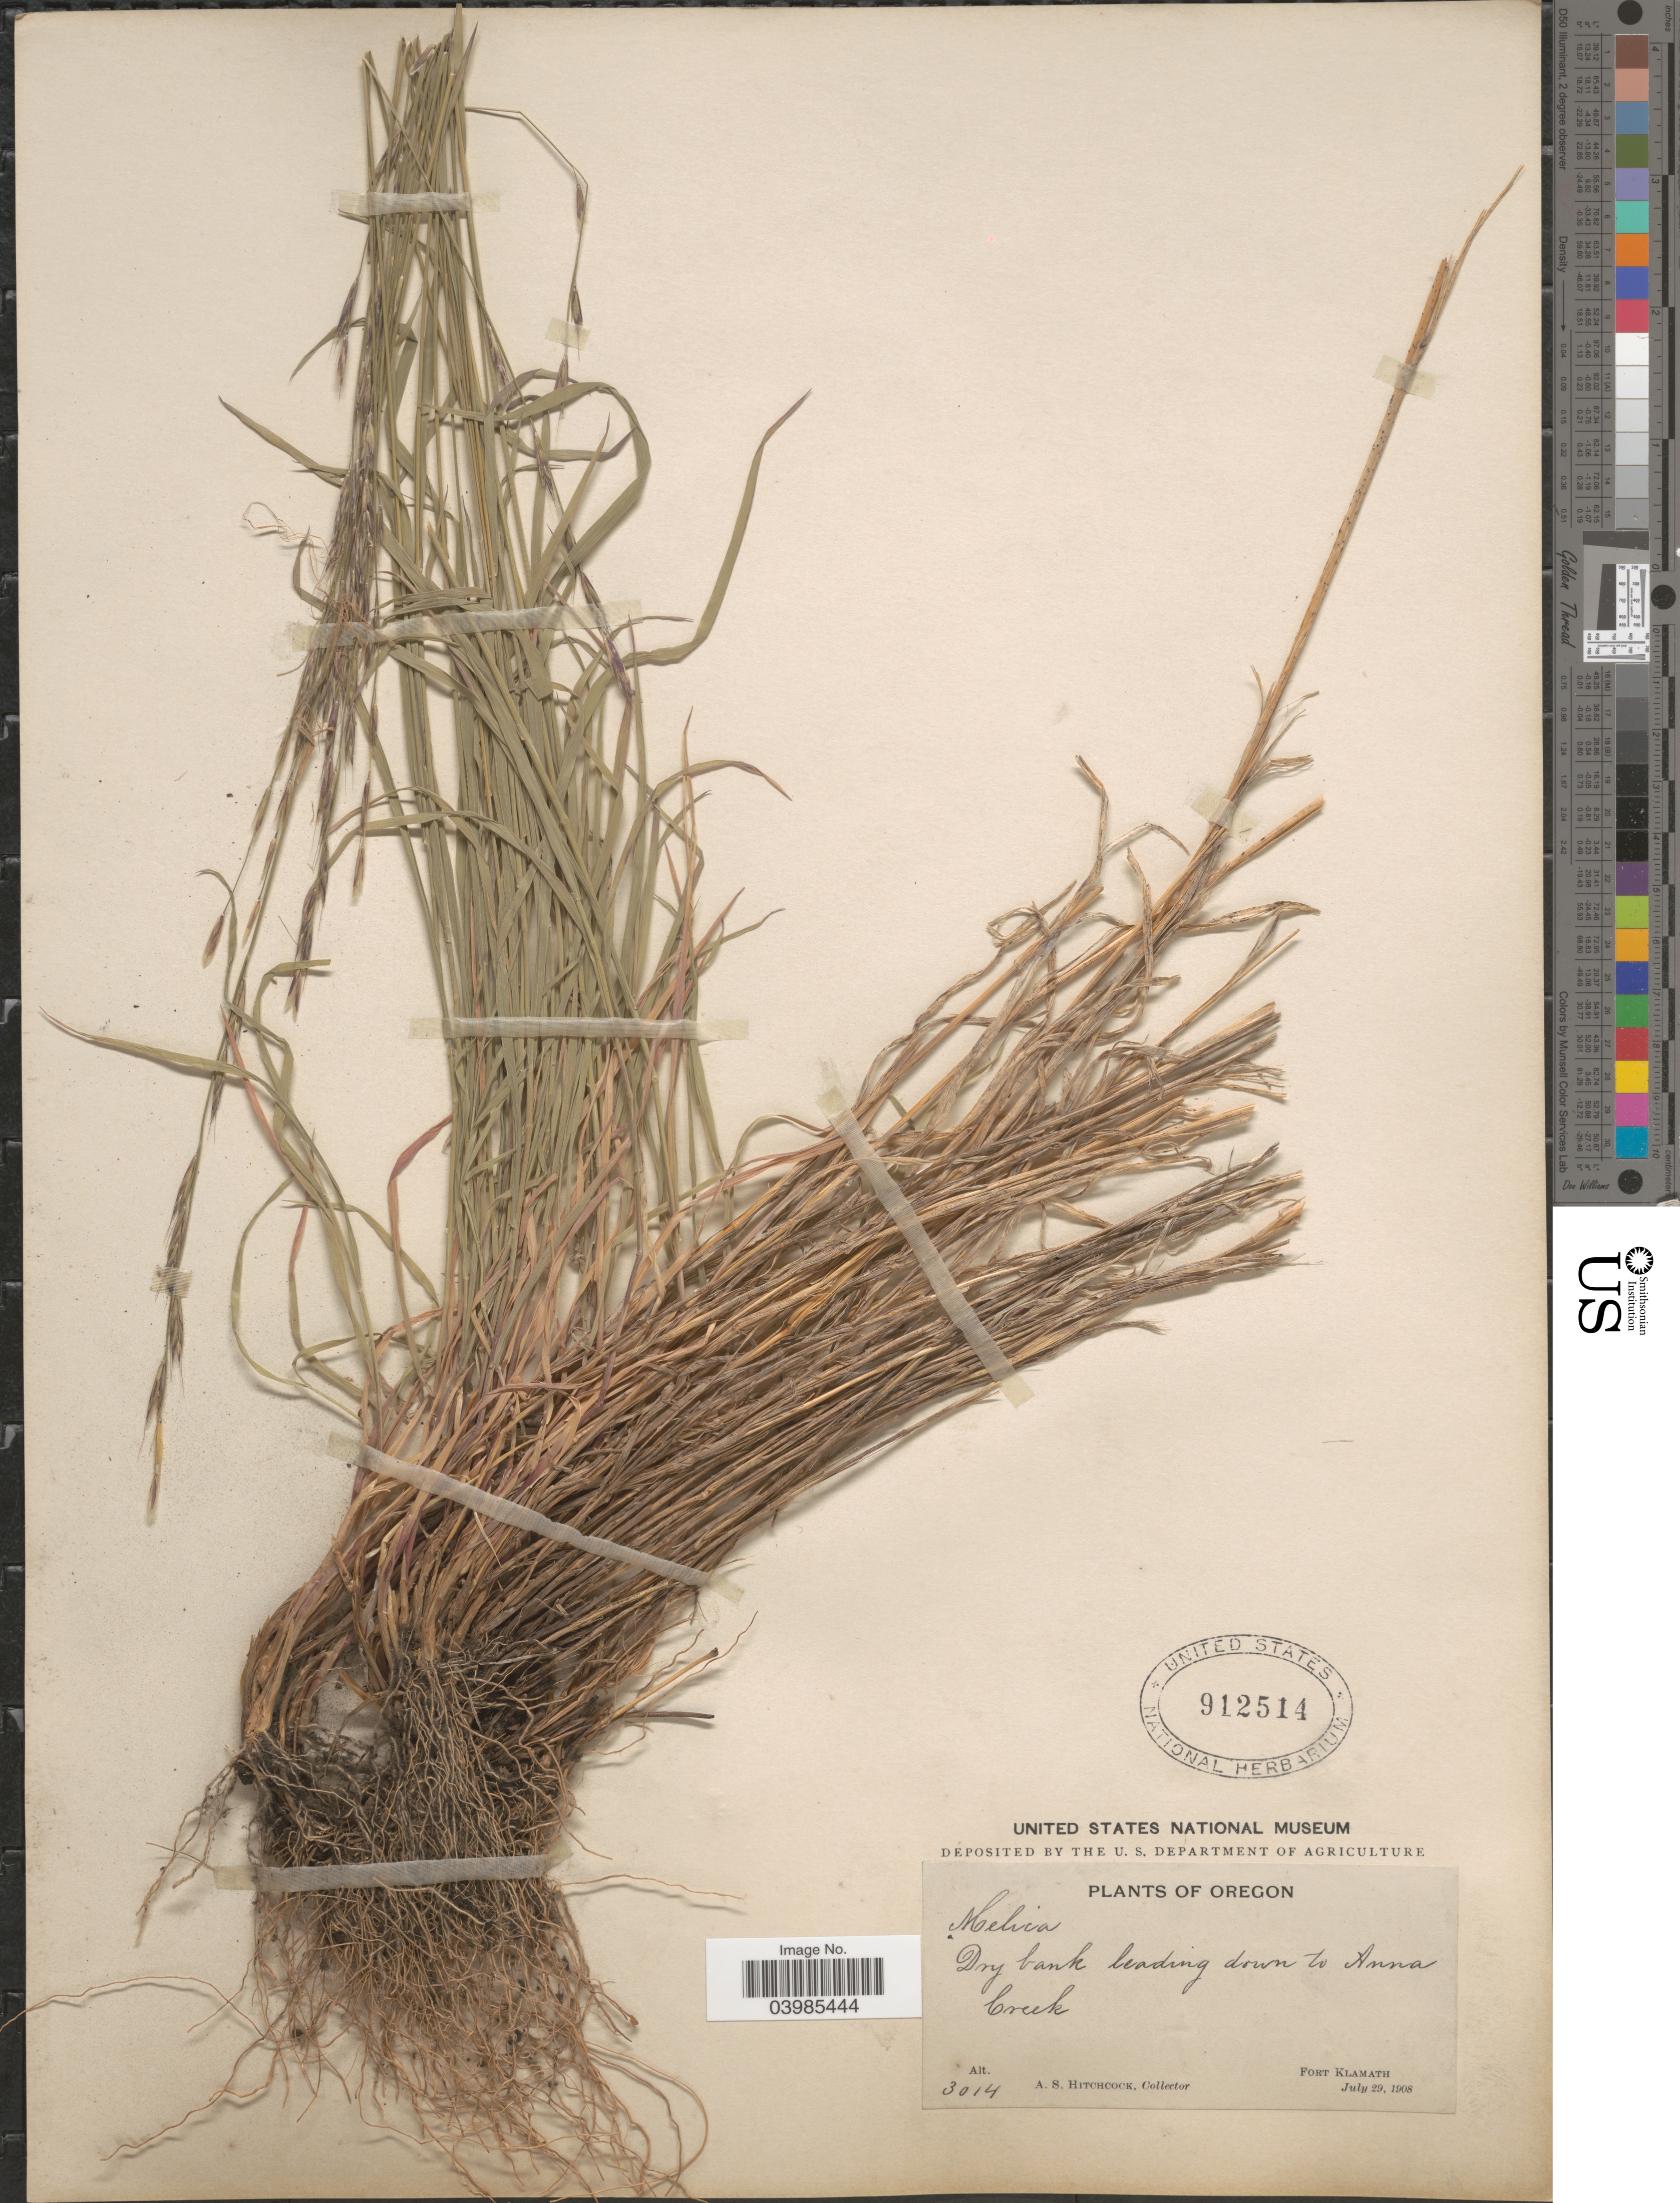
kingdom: Plantae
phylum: Tracheophyta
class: Liliopsida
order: Poales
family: Poaceae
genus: Melica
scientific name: Melica aristata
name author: Thurb. ex Bol.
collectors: A. S. Hitchcock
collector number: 3014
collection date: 1908-07-29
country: United States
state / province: Oregon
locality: Dry bank leading down to Anna Creek. Fort Klamath.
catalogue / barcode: US 912514